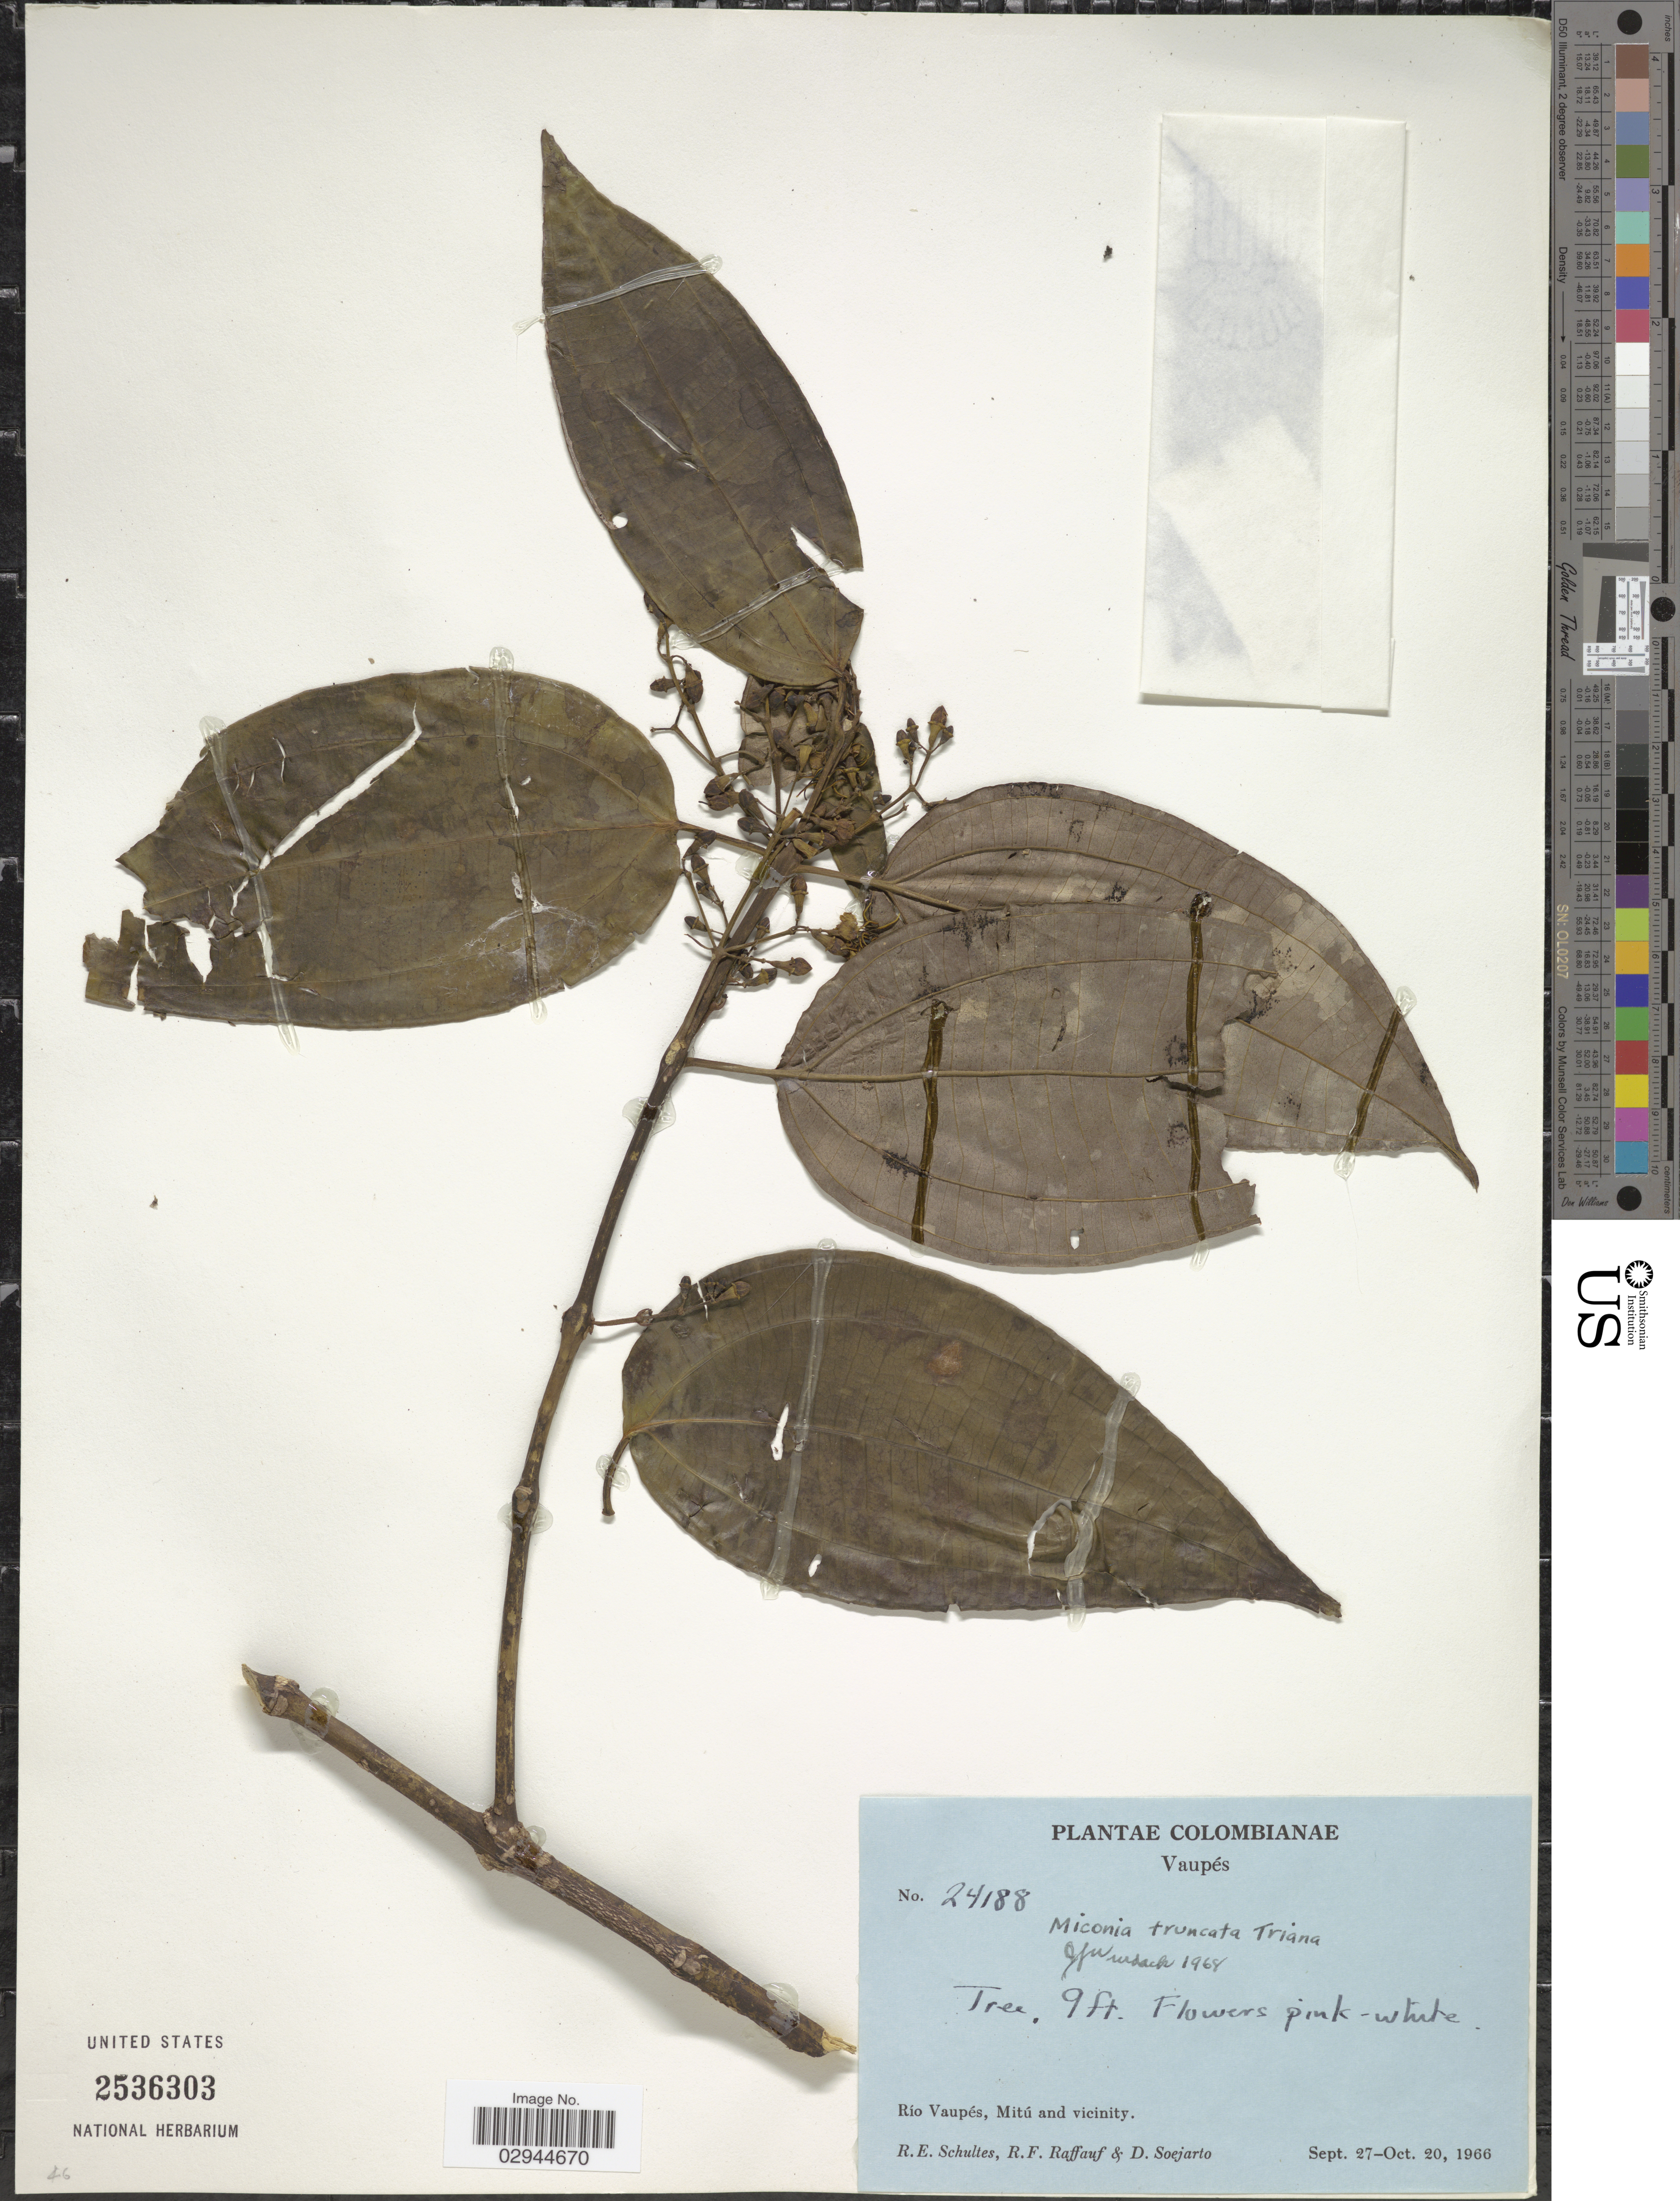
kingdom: Plantae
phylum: Tracheophyta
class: Magnoliopsida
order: Myrtales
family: Melastomataceae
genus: Miconia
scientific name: Miconia truncata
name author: Triana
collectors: R. E. Schultes, R. Raffauf & D. Soejarto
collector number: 24188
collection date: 1966-09-27/1966-10-20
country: Colombia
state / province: Vaupés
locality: Río Vaupés, Mitú and vicinity.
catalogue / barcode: US 2536303